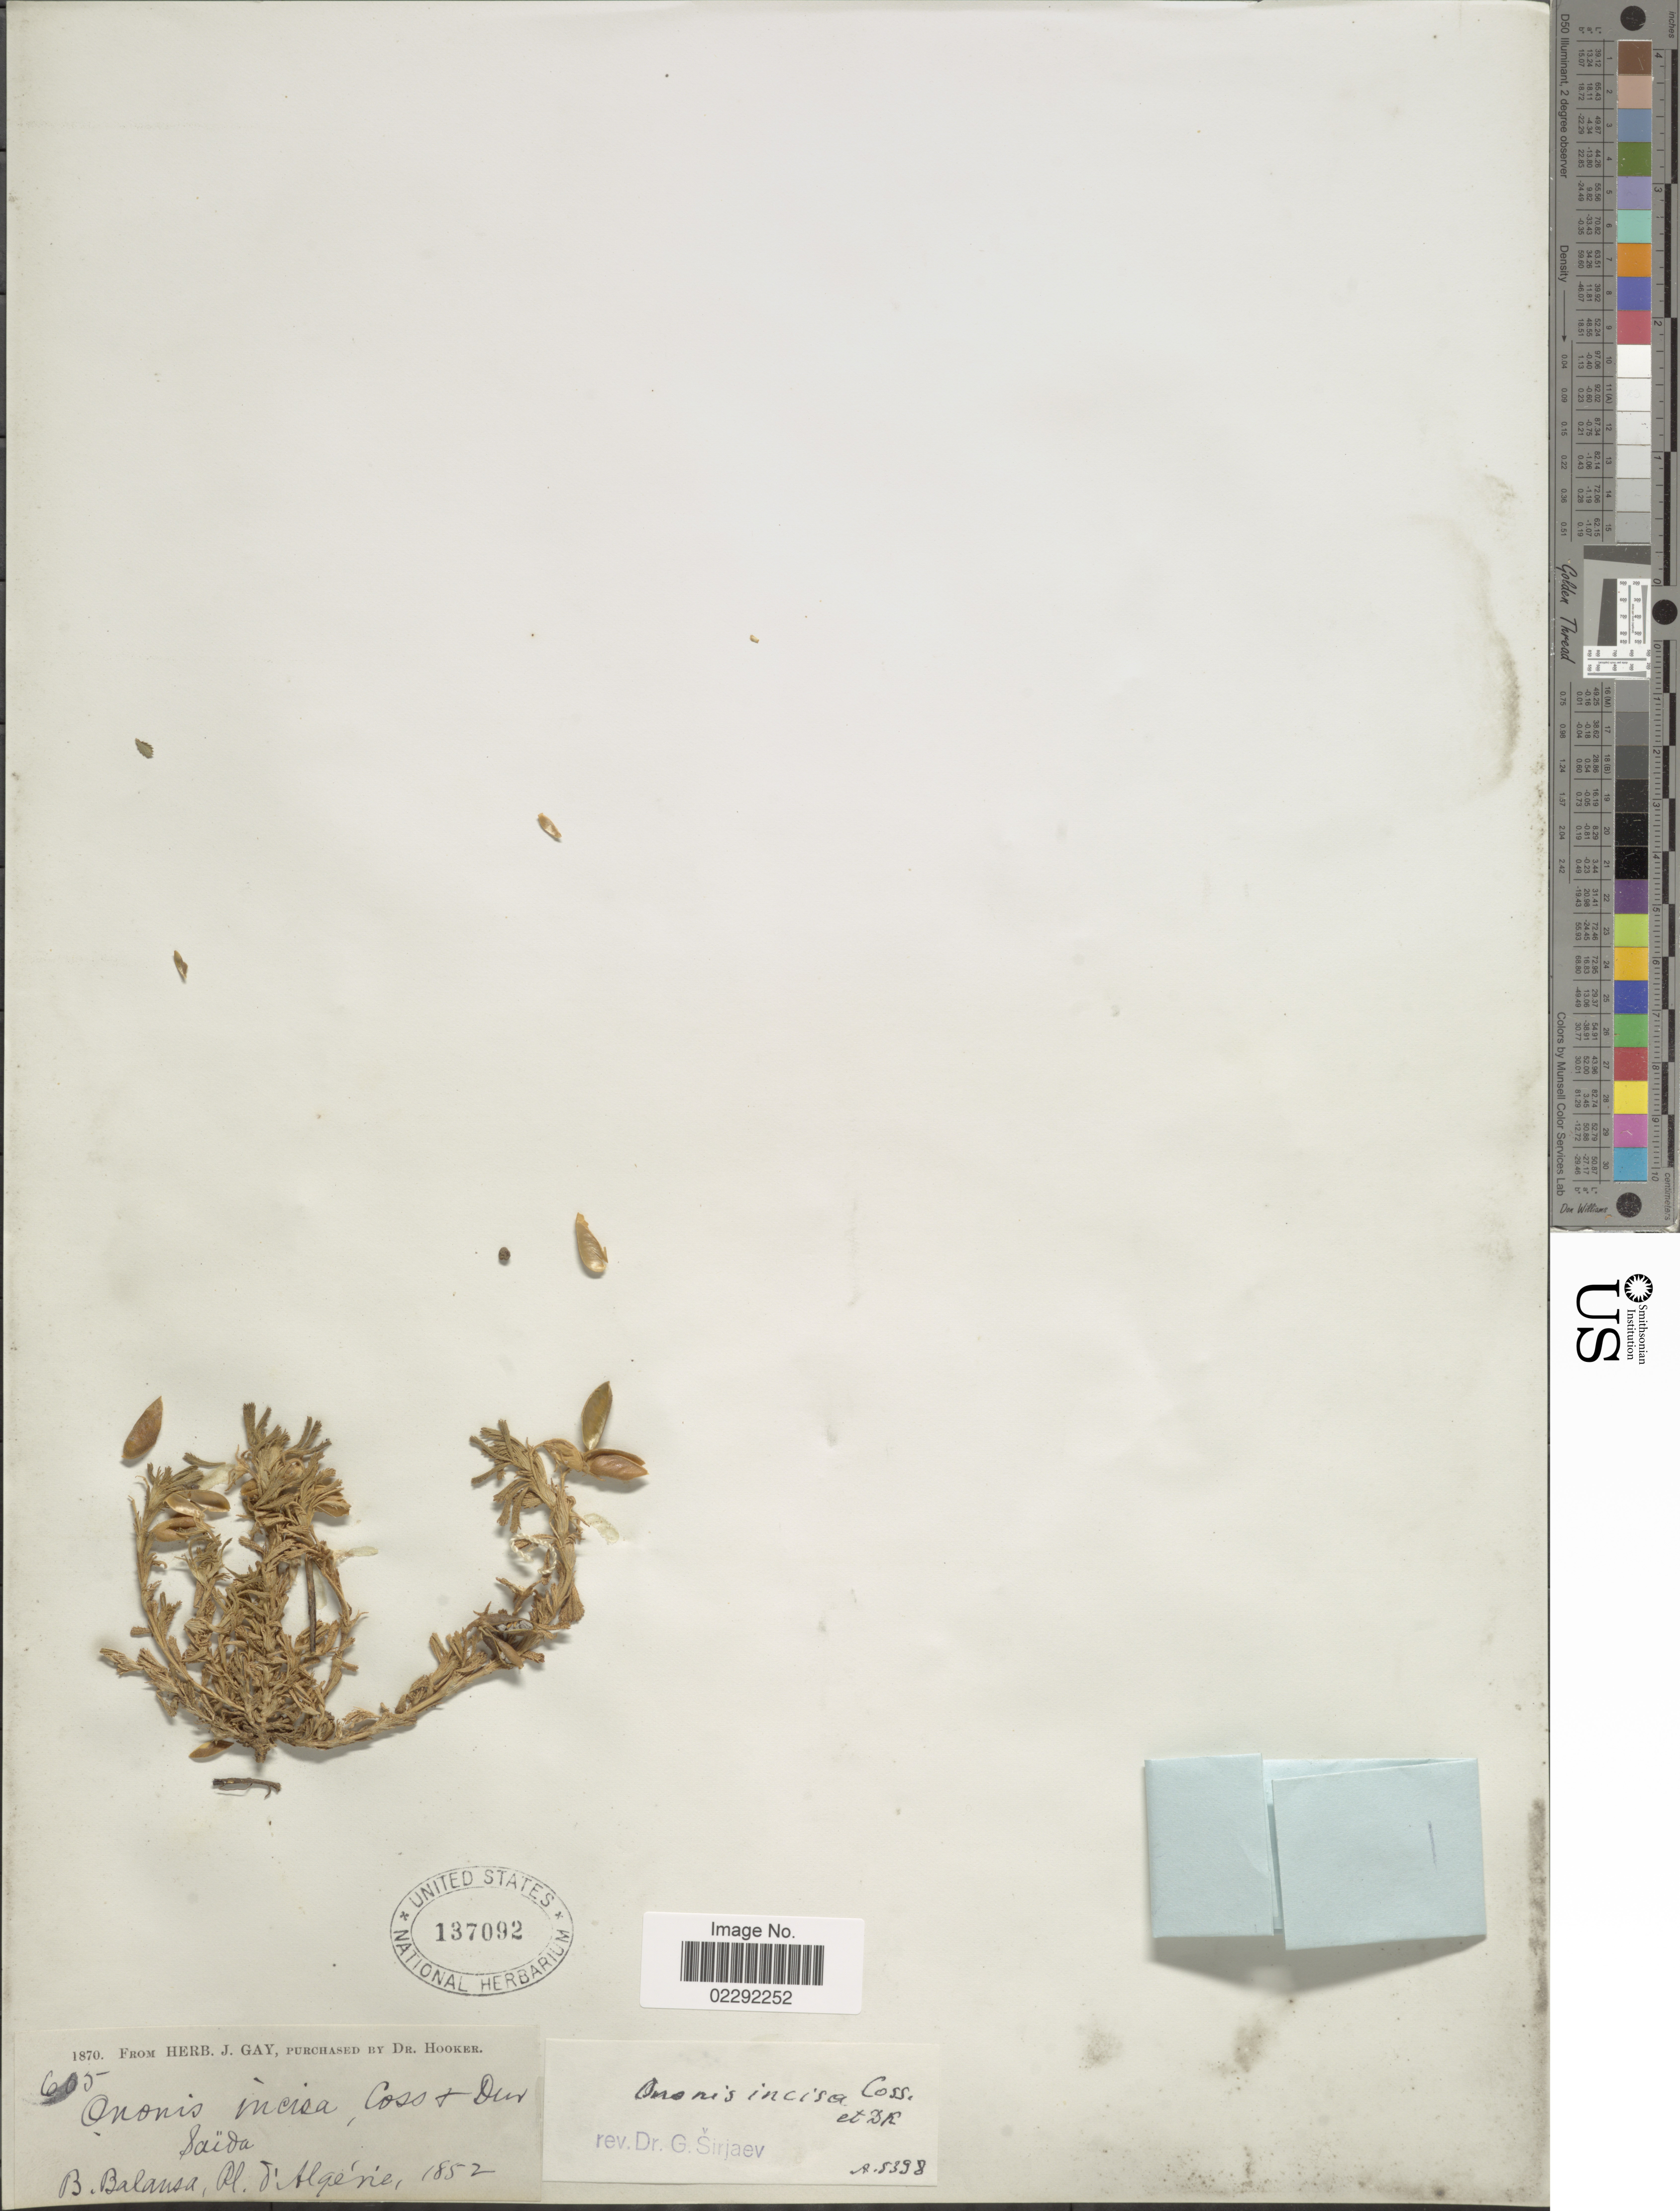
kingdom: Plantae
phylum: Tracheophyta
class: Magnoliopsida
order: Fabales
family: Fabaceae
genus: Ononis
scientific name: Ononis incisa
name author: Batt.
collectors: B. Balansa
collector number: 665*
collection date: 1852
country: Algeria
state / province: Saïda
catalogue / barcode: US 137092